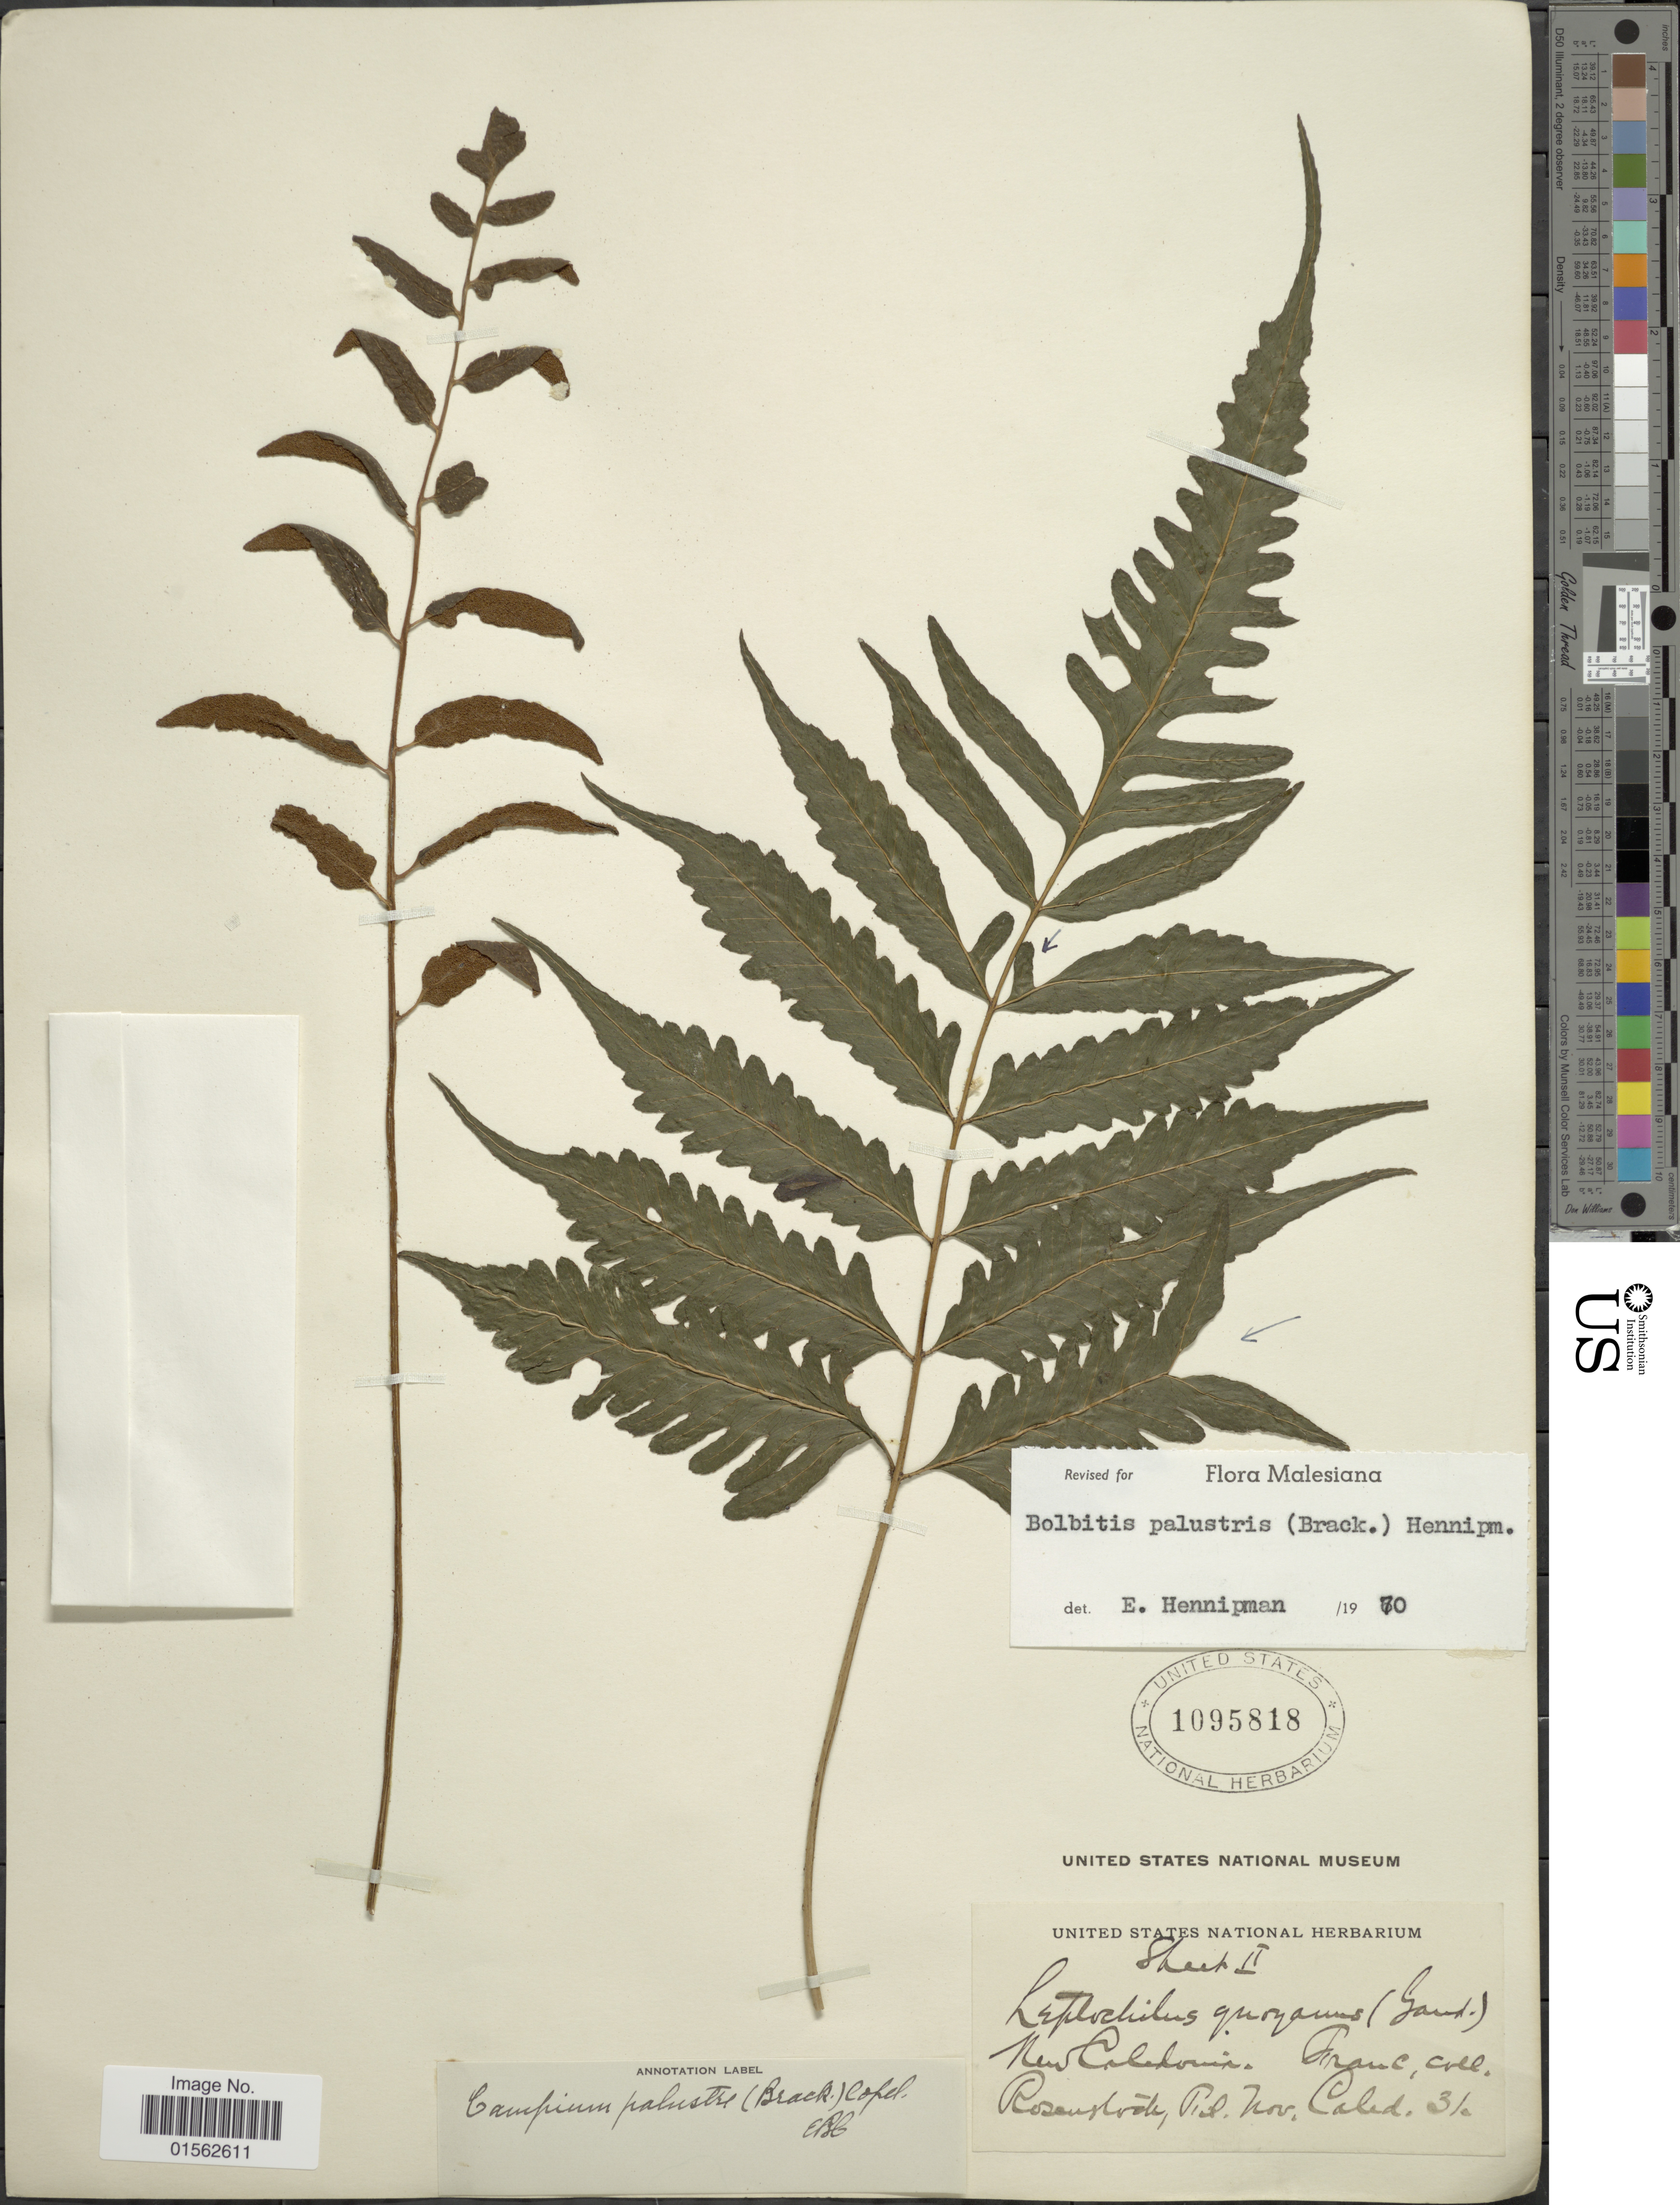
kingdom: Plantae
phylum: Tracheophyta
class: Polypodiopsida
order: Polypodiales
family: Dryopteridaceae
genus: Bolbitis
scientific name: Bolbitis palustris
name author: (Brack.) Hennipman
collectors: Franc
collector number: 31?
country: New Caledonia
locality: New Caledonia.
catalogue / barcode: US 1095818